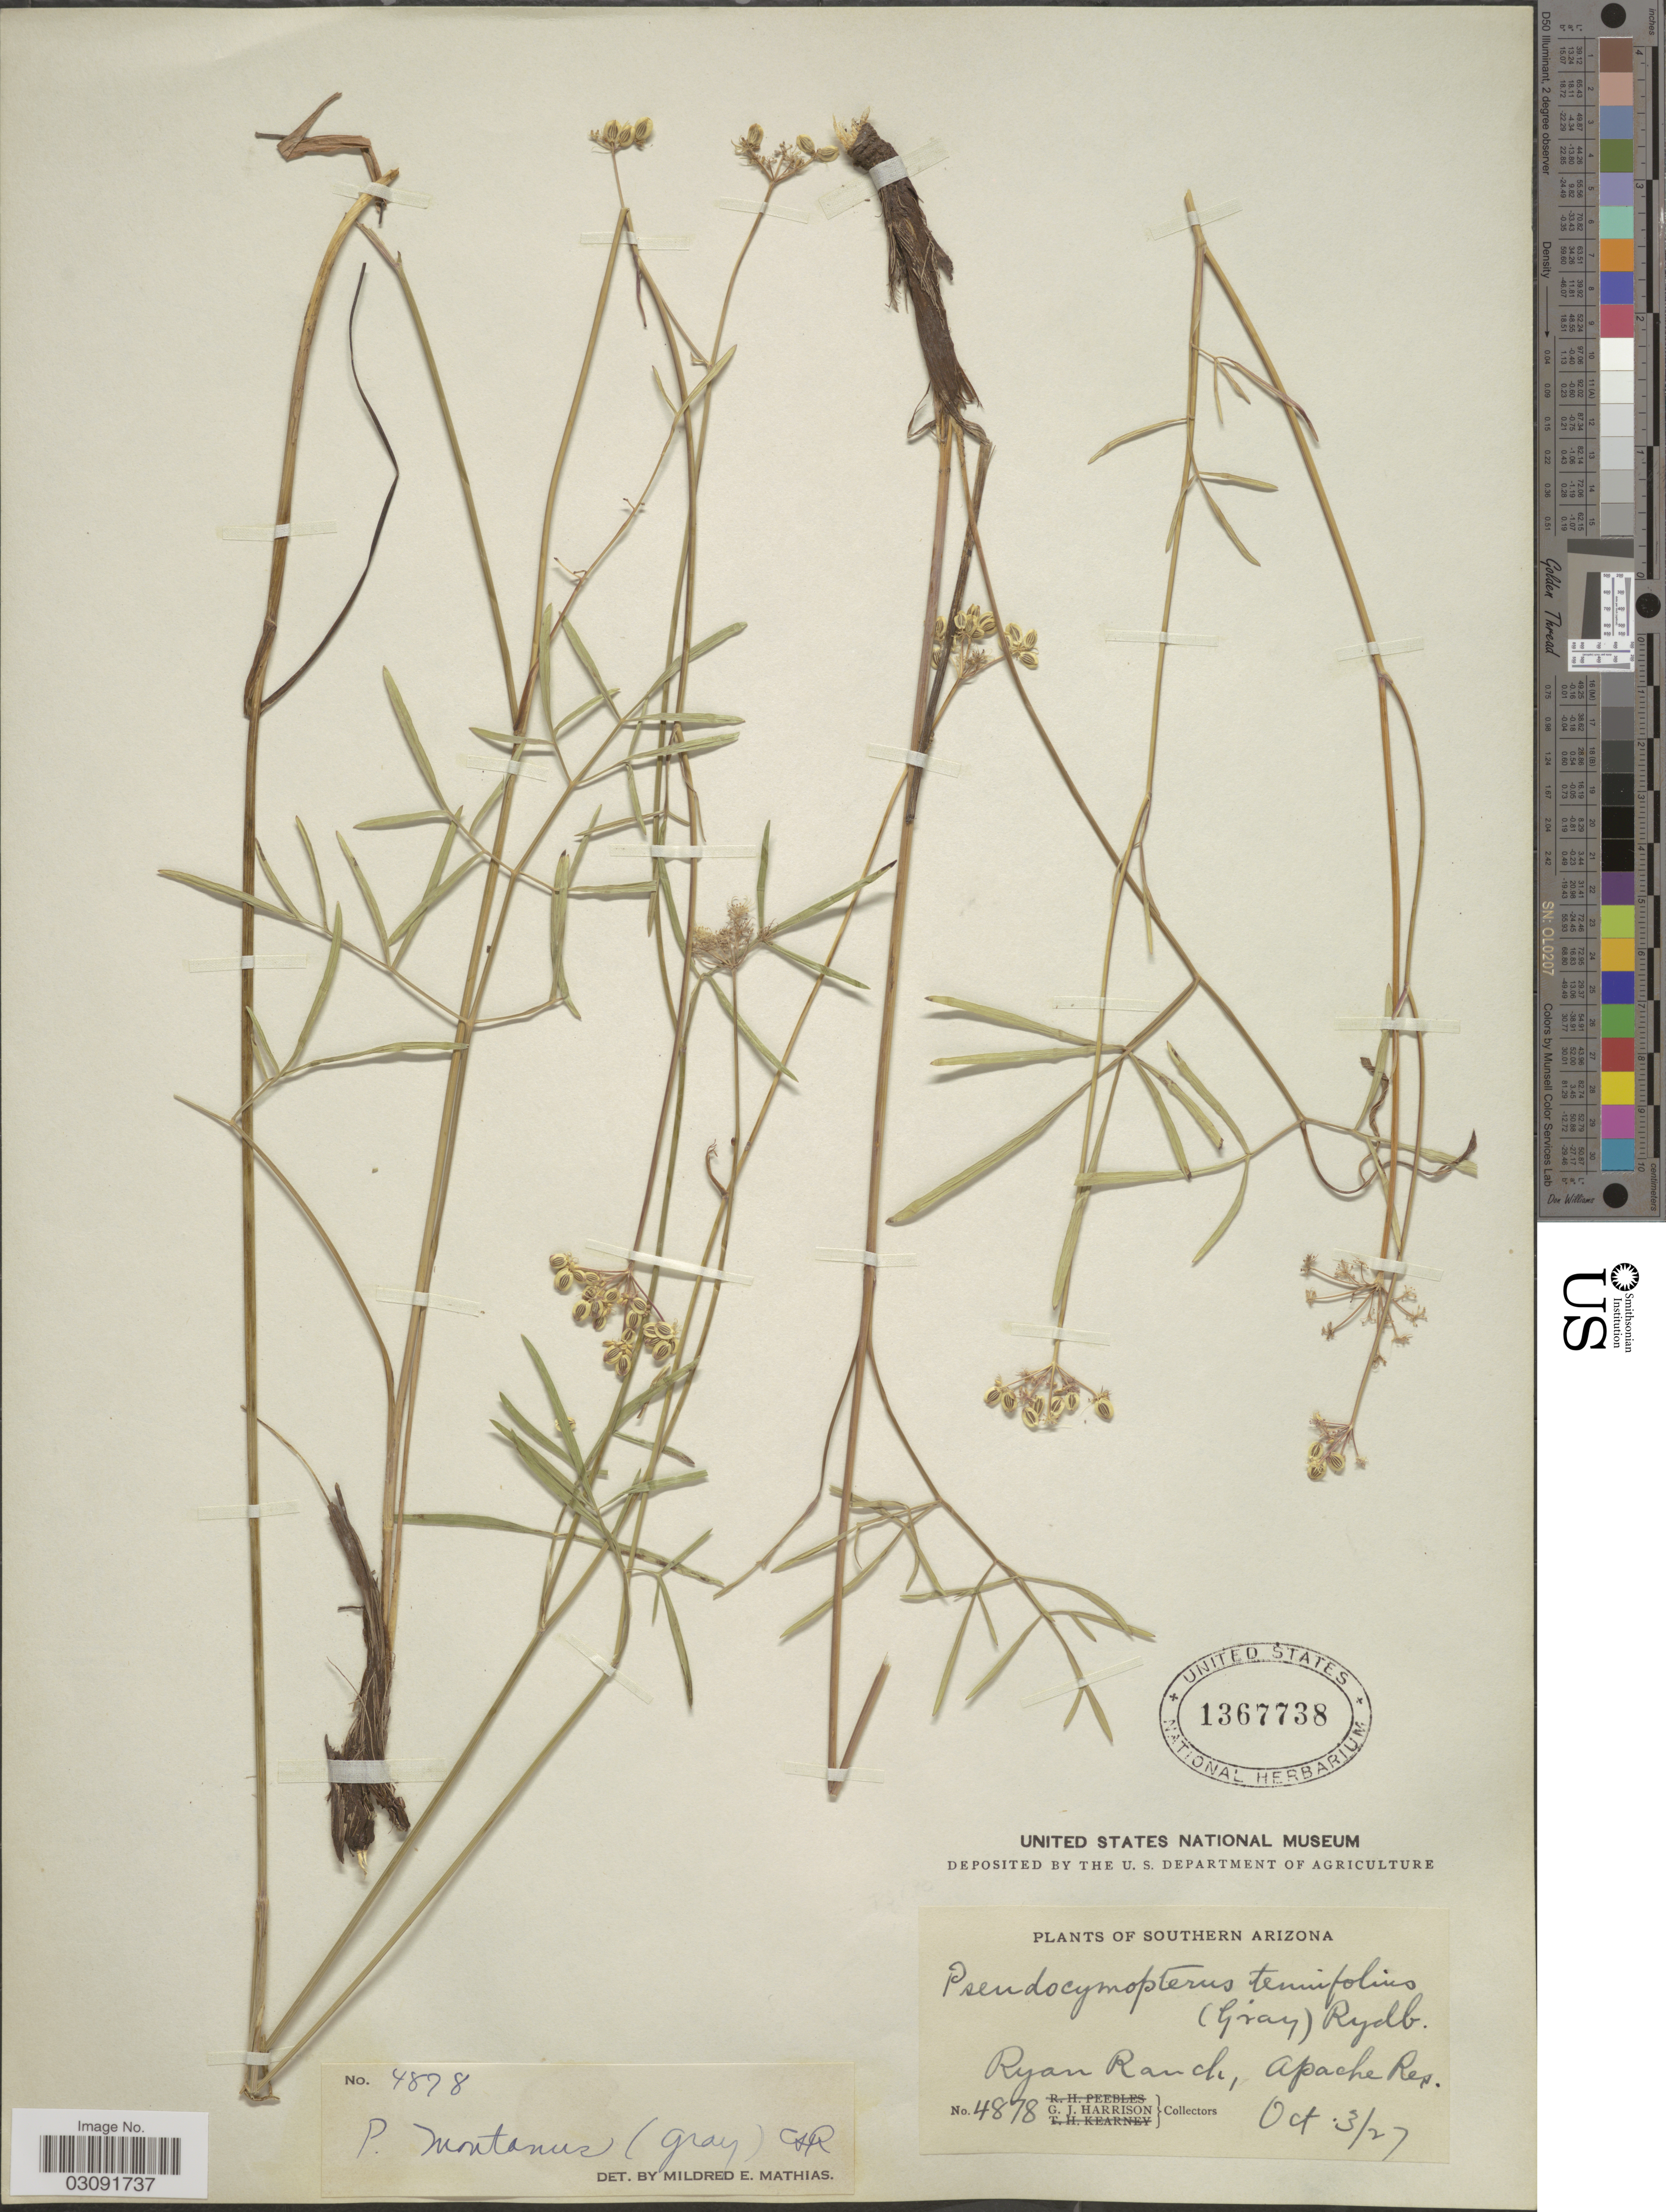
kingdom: Plantae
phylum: Tracheophyta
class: Magnoliopsida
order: Apiales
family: Apiaceae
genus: Pseudocymopterus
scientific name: Pseudocymopterus montanus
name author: (A. Gray) J.M. Coult. & Rose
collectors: G. J. Harrison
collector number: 4878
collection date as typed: Transcribed d/m/y: 3/10/27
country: United States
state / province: Arizona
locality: Southern Arizona, Ryan Ranch, Apache Res.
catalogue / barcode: US 1367738